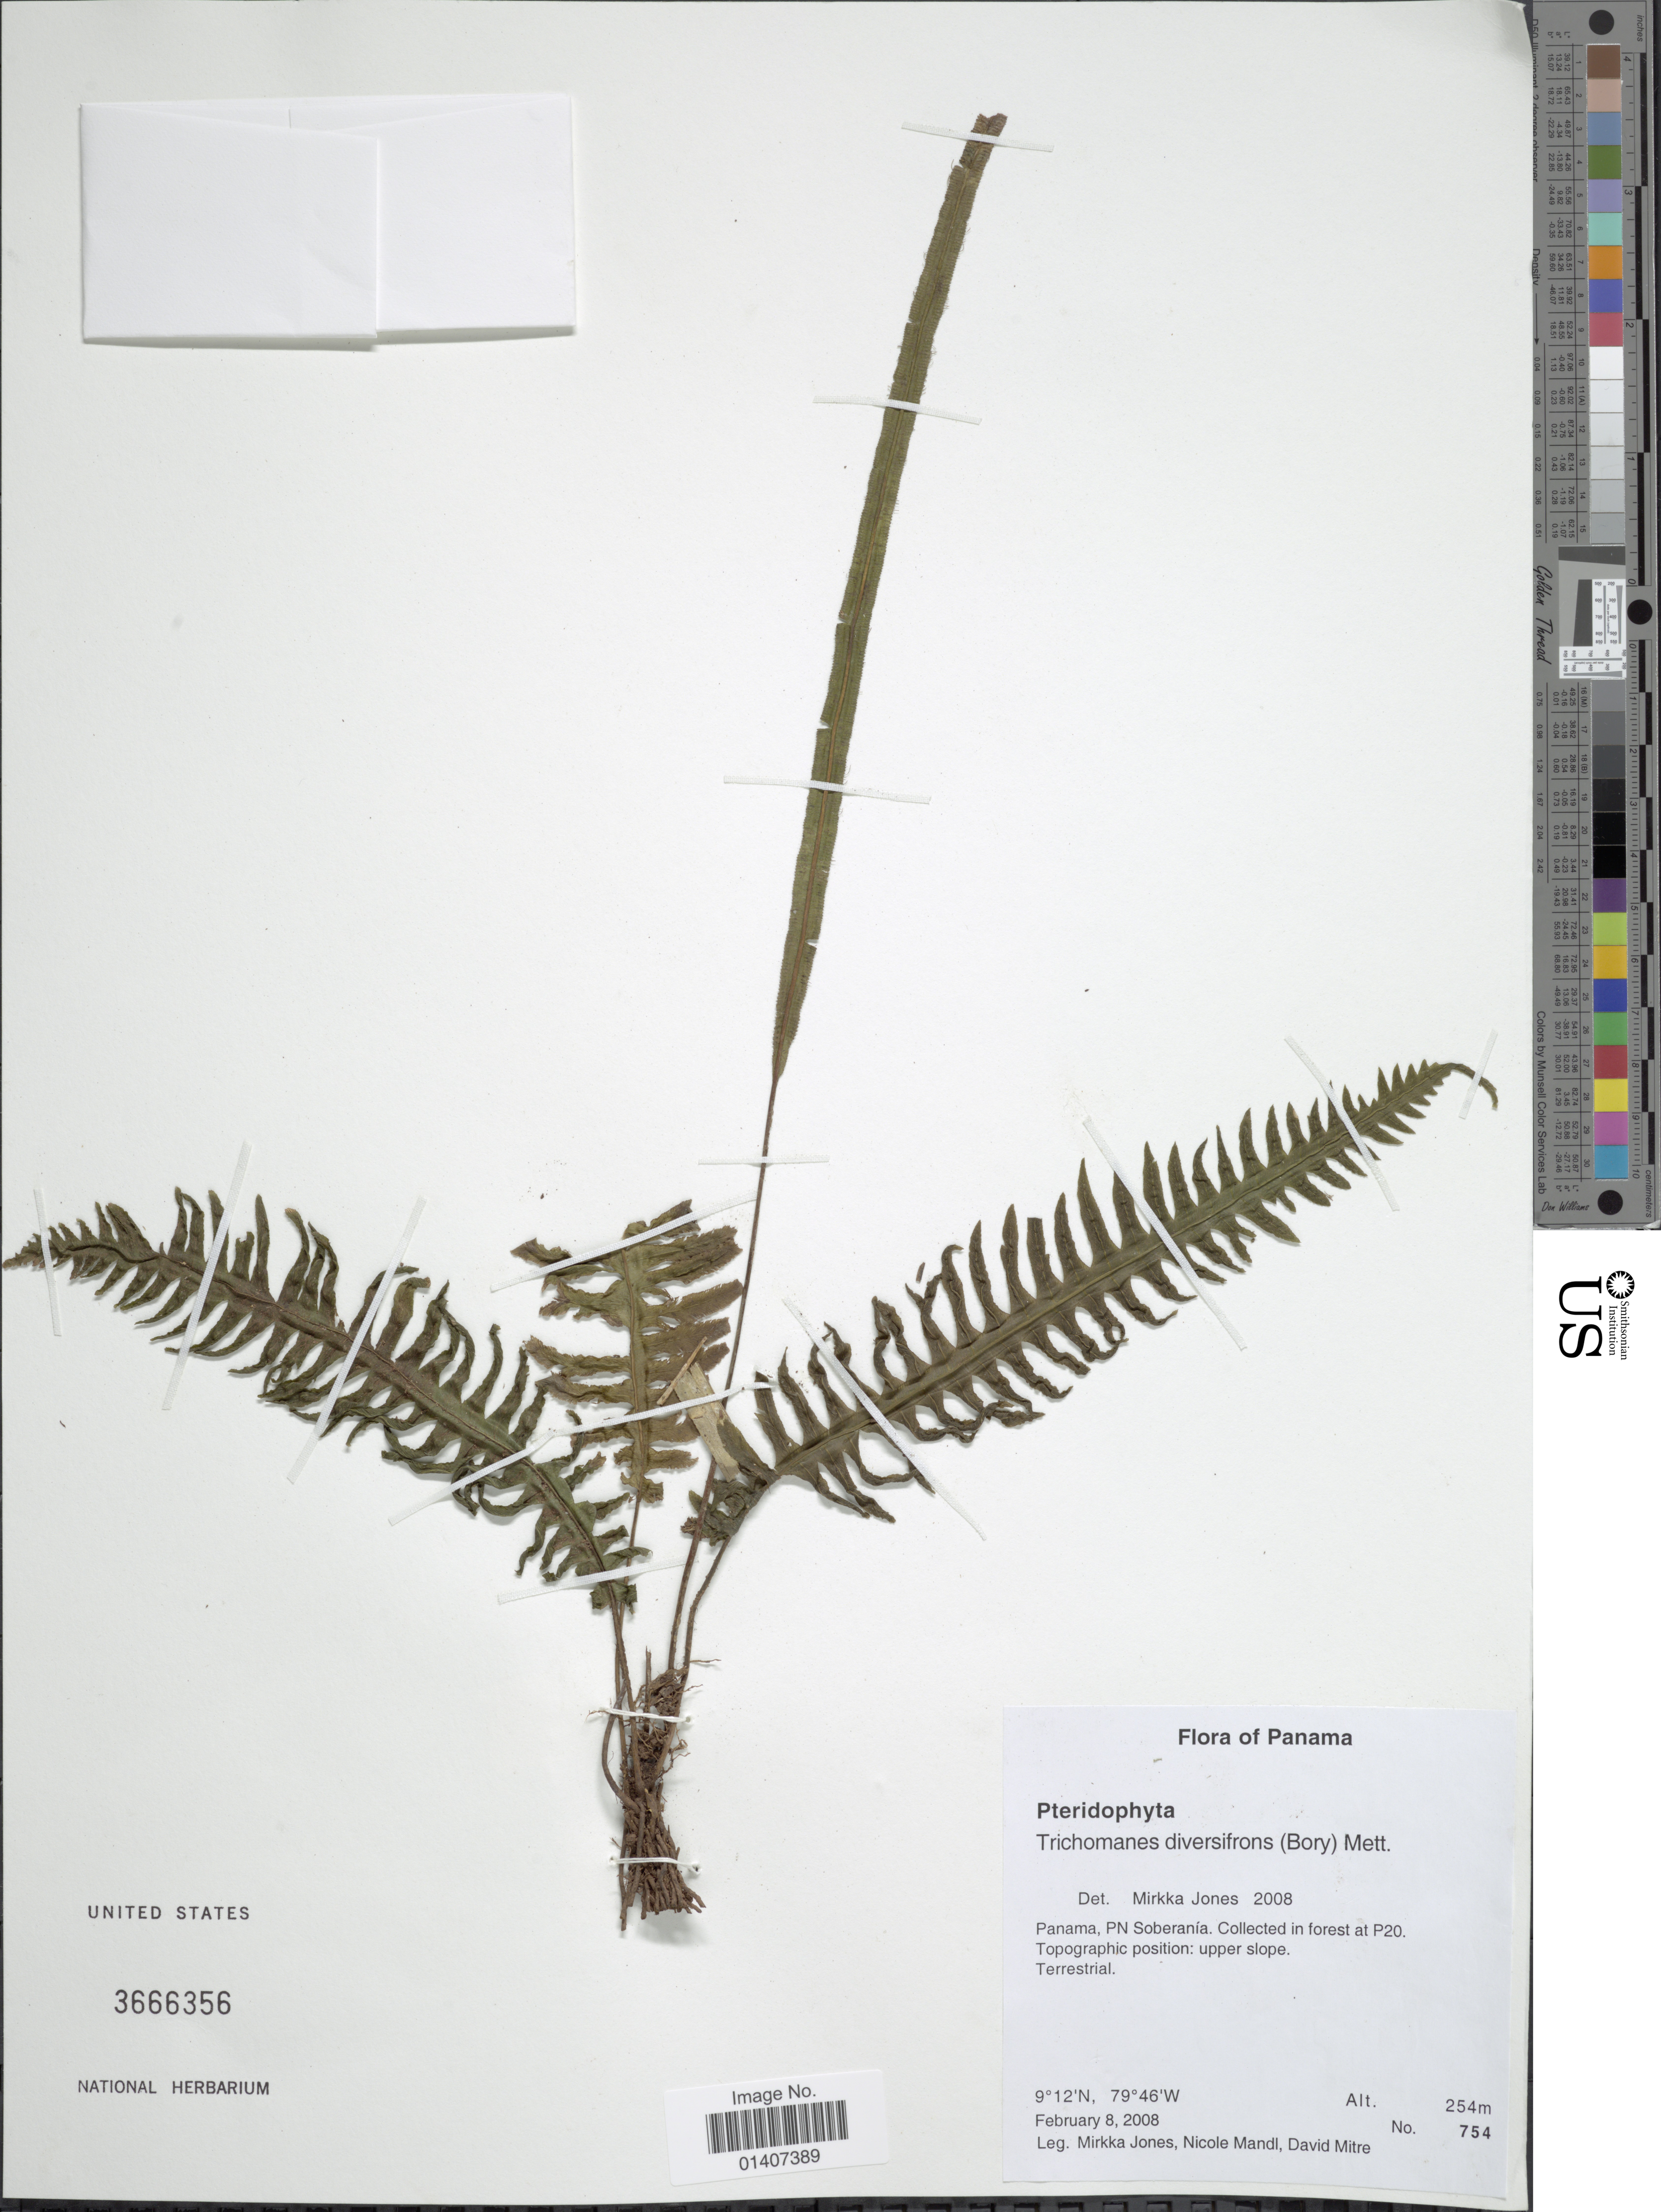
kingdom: Plantae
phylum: Tracheophyta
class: Polypodiopsida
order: Hymenophyllales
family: Hymenophyllaceae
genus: Trichomanes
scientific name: Trichomanes diversifrons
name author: (Bory) Mett. ex Sadeb.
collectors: M. Jones, N. Mandl & D. Mitre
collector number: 754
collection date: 2008-02-08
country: Panama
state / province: Panamá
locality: Panama, PN Soberania, collected in forest at P20, Topographic position: upper slope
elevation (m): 254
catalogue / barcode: US 3666356